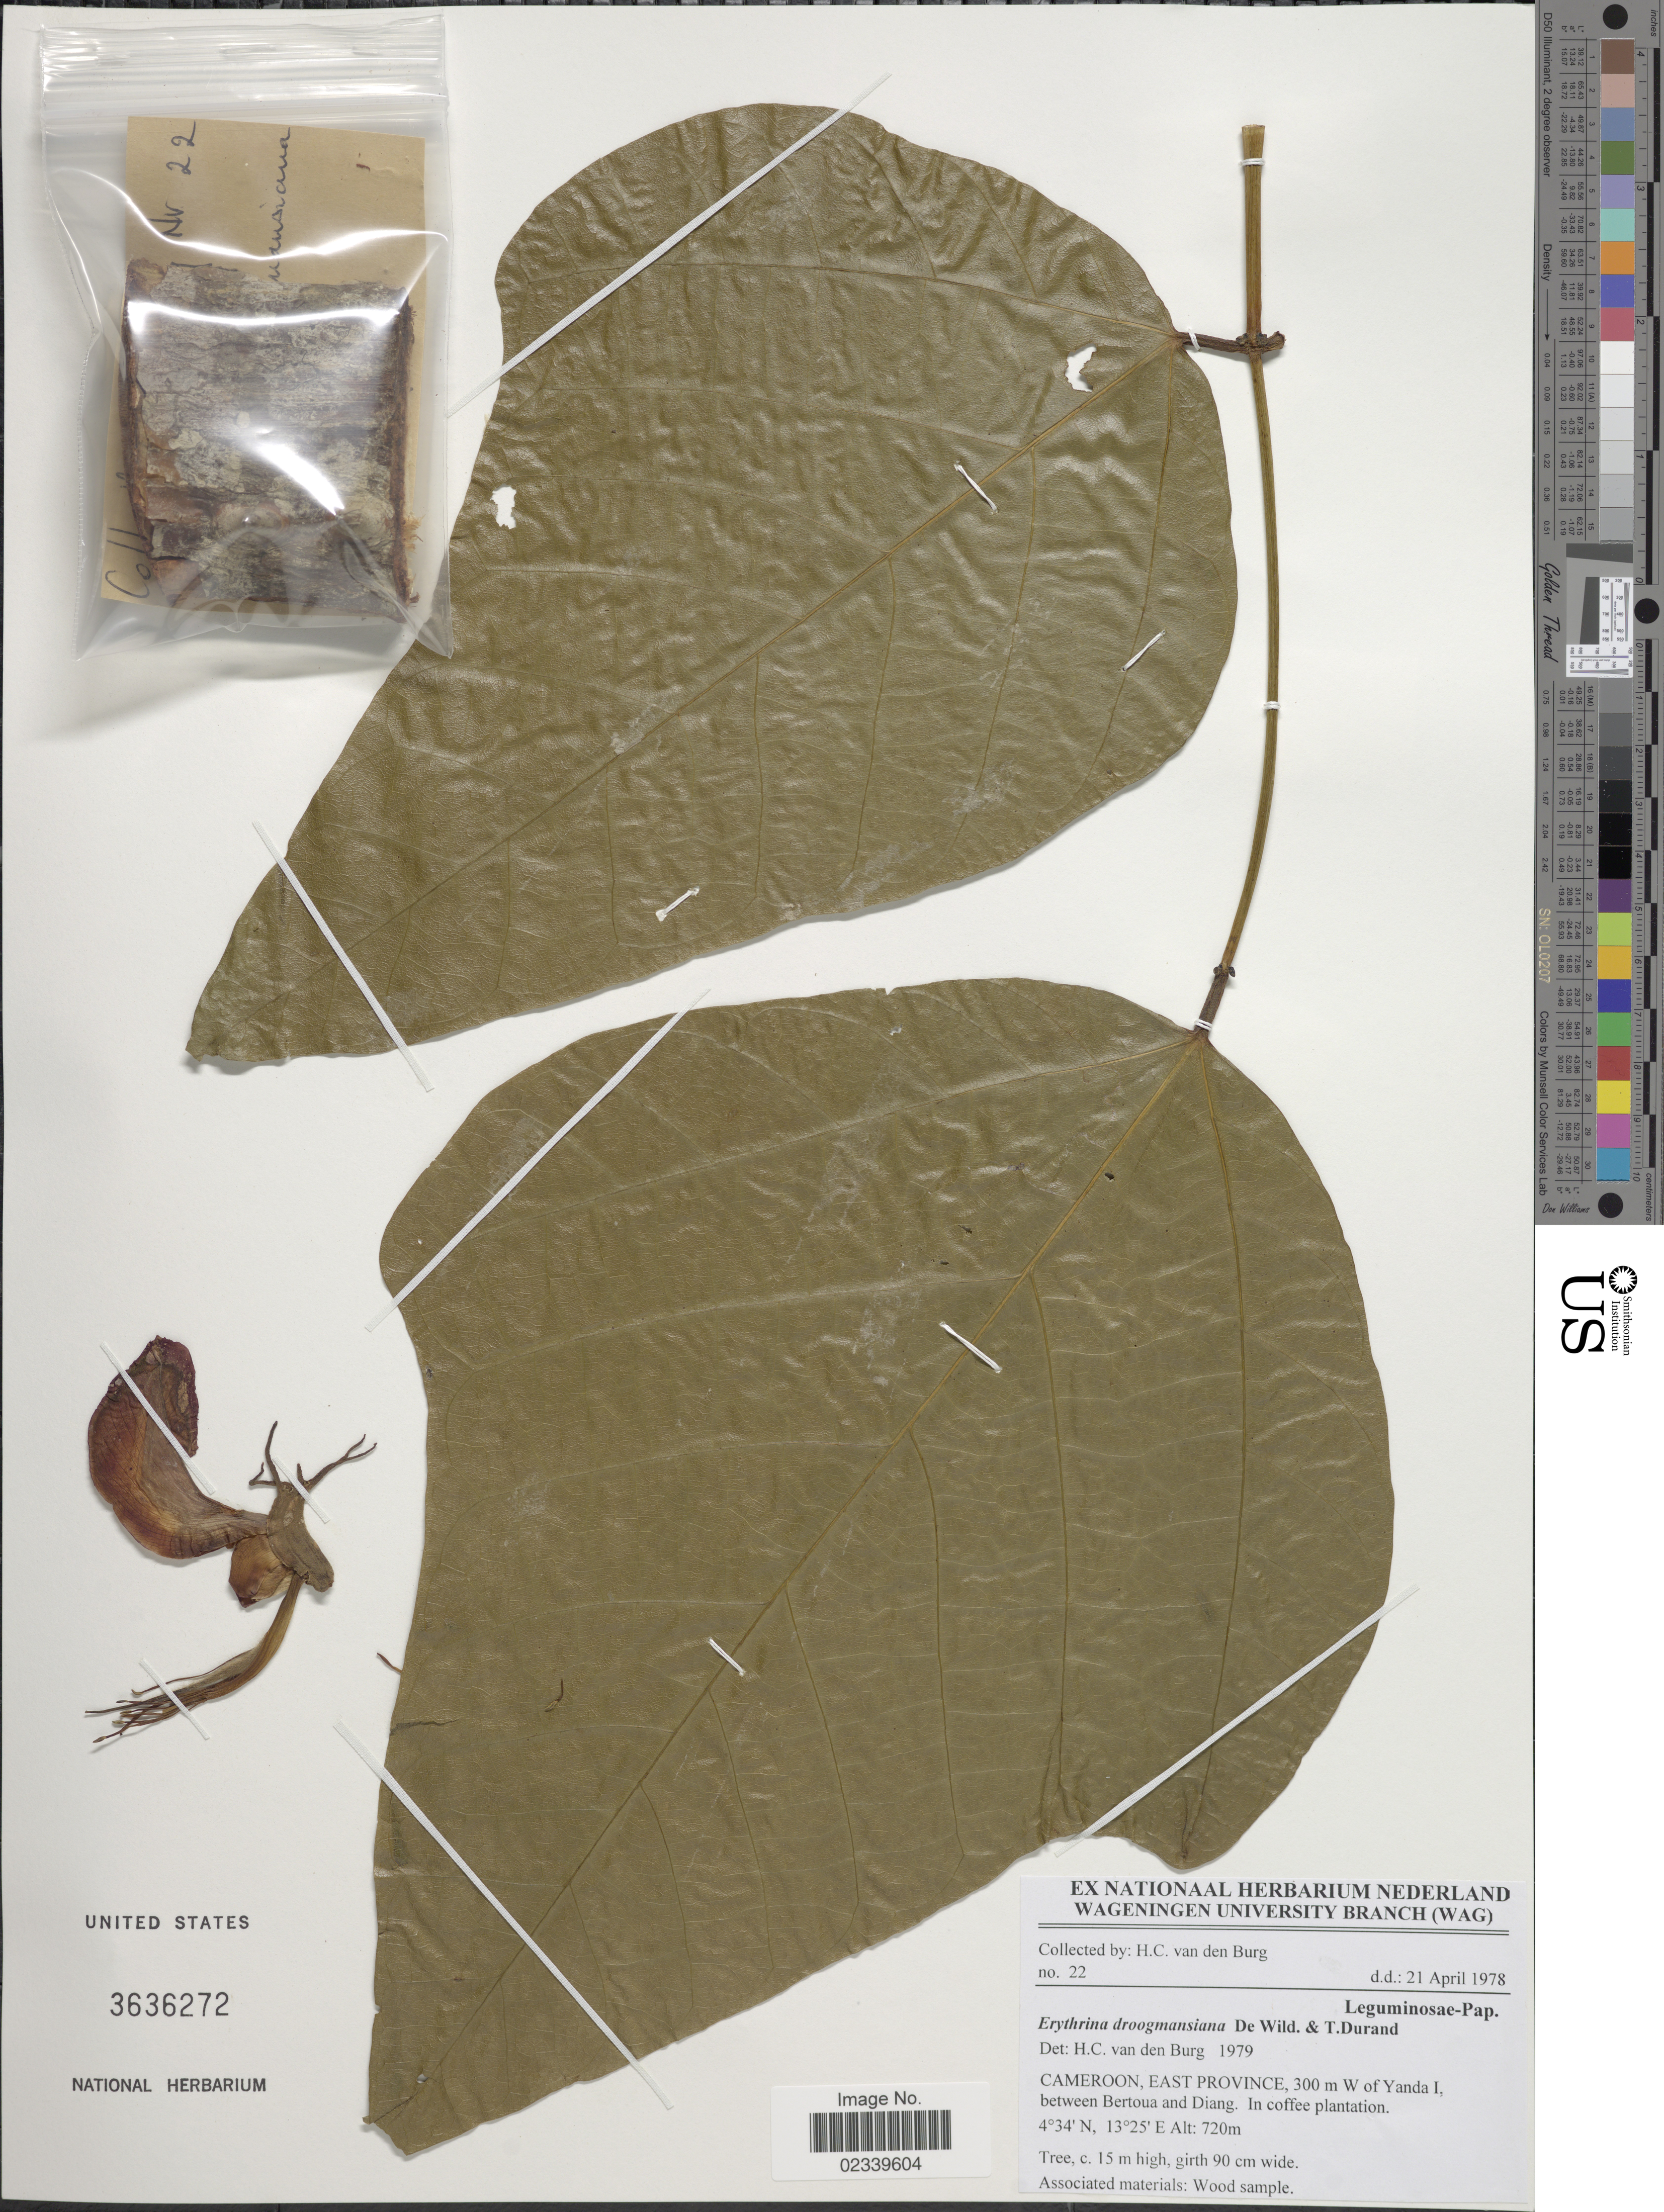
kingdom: Plantae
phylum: Tracheophyta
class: Magnoliopsida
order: Fabales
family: Fabaceae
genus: Erythrina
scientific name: Erythrina droogmansiana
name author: De Wild. & Durand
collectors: H. Burg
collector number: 22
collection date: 1978-04-21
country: Cameroon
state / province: Est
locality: Cameroon, East Province, 300 m W of Yanda I, between Bertoua and Diang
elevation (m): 720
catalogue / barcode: US 3636272